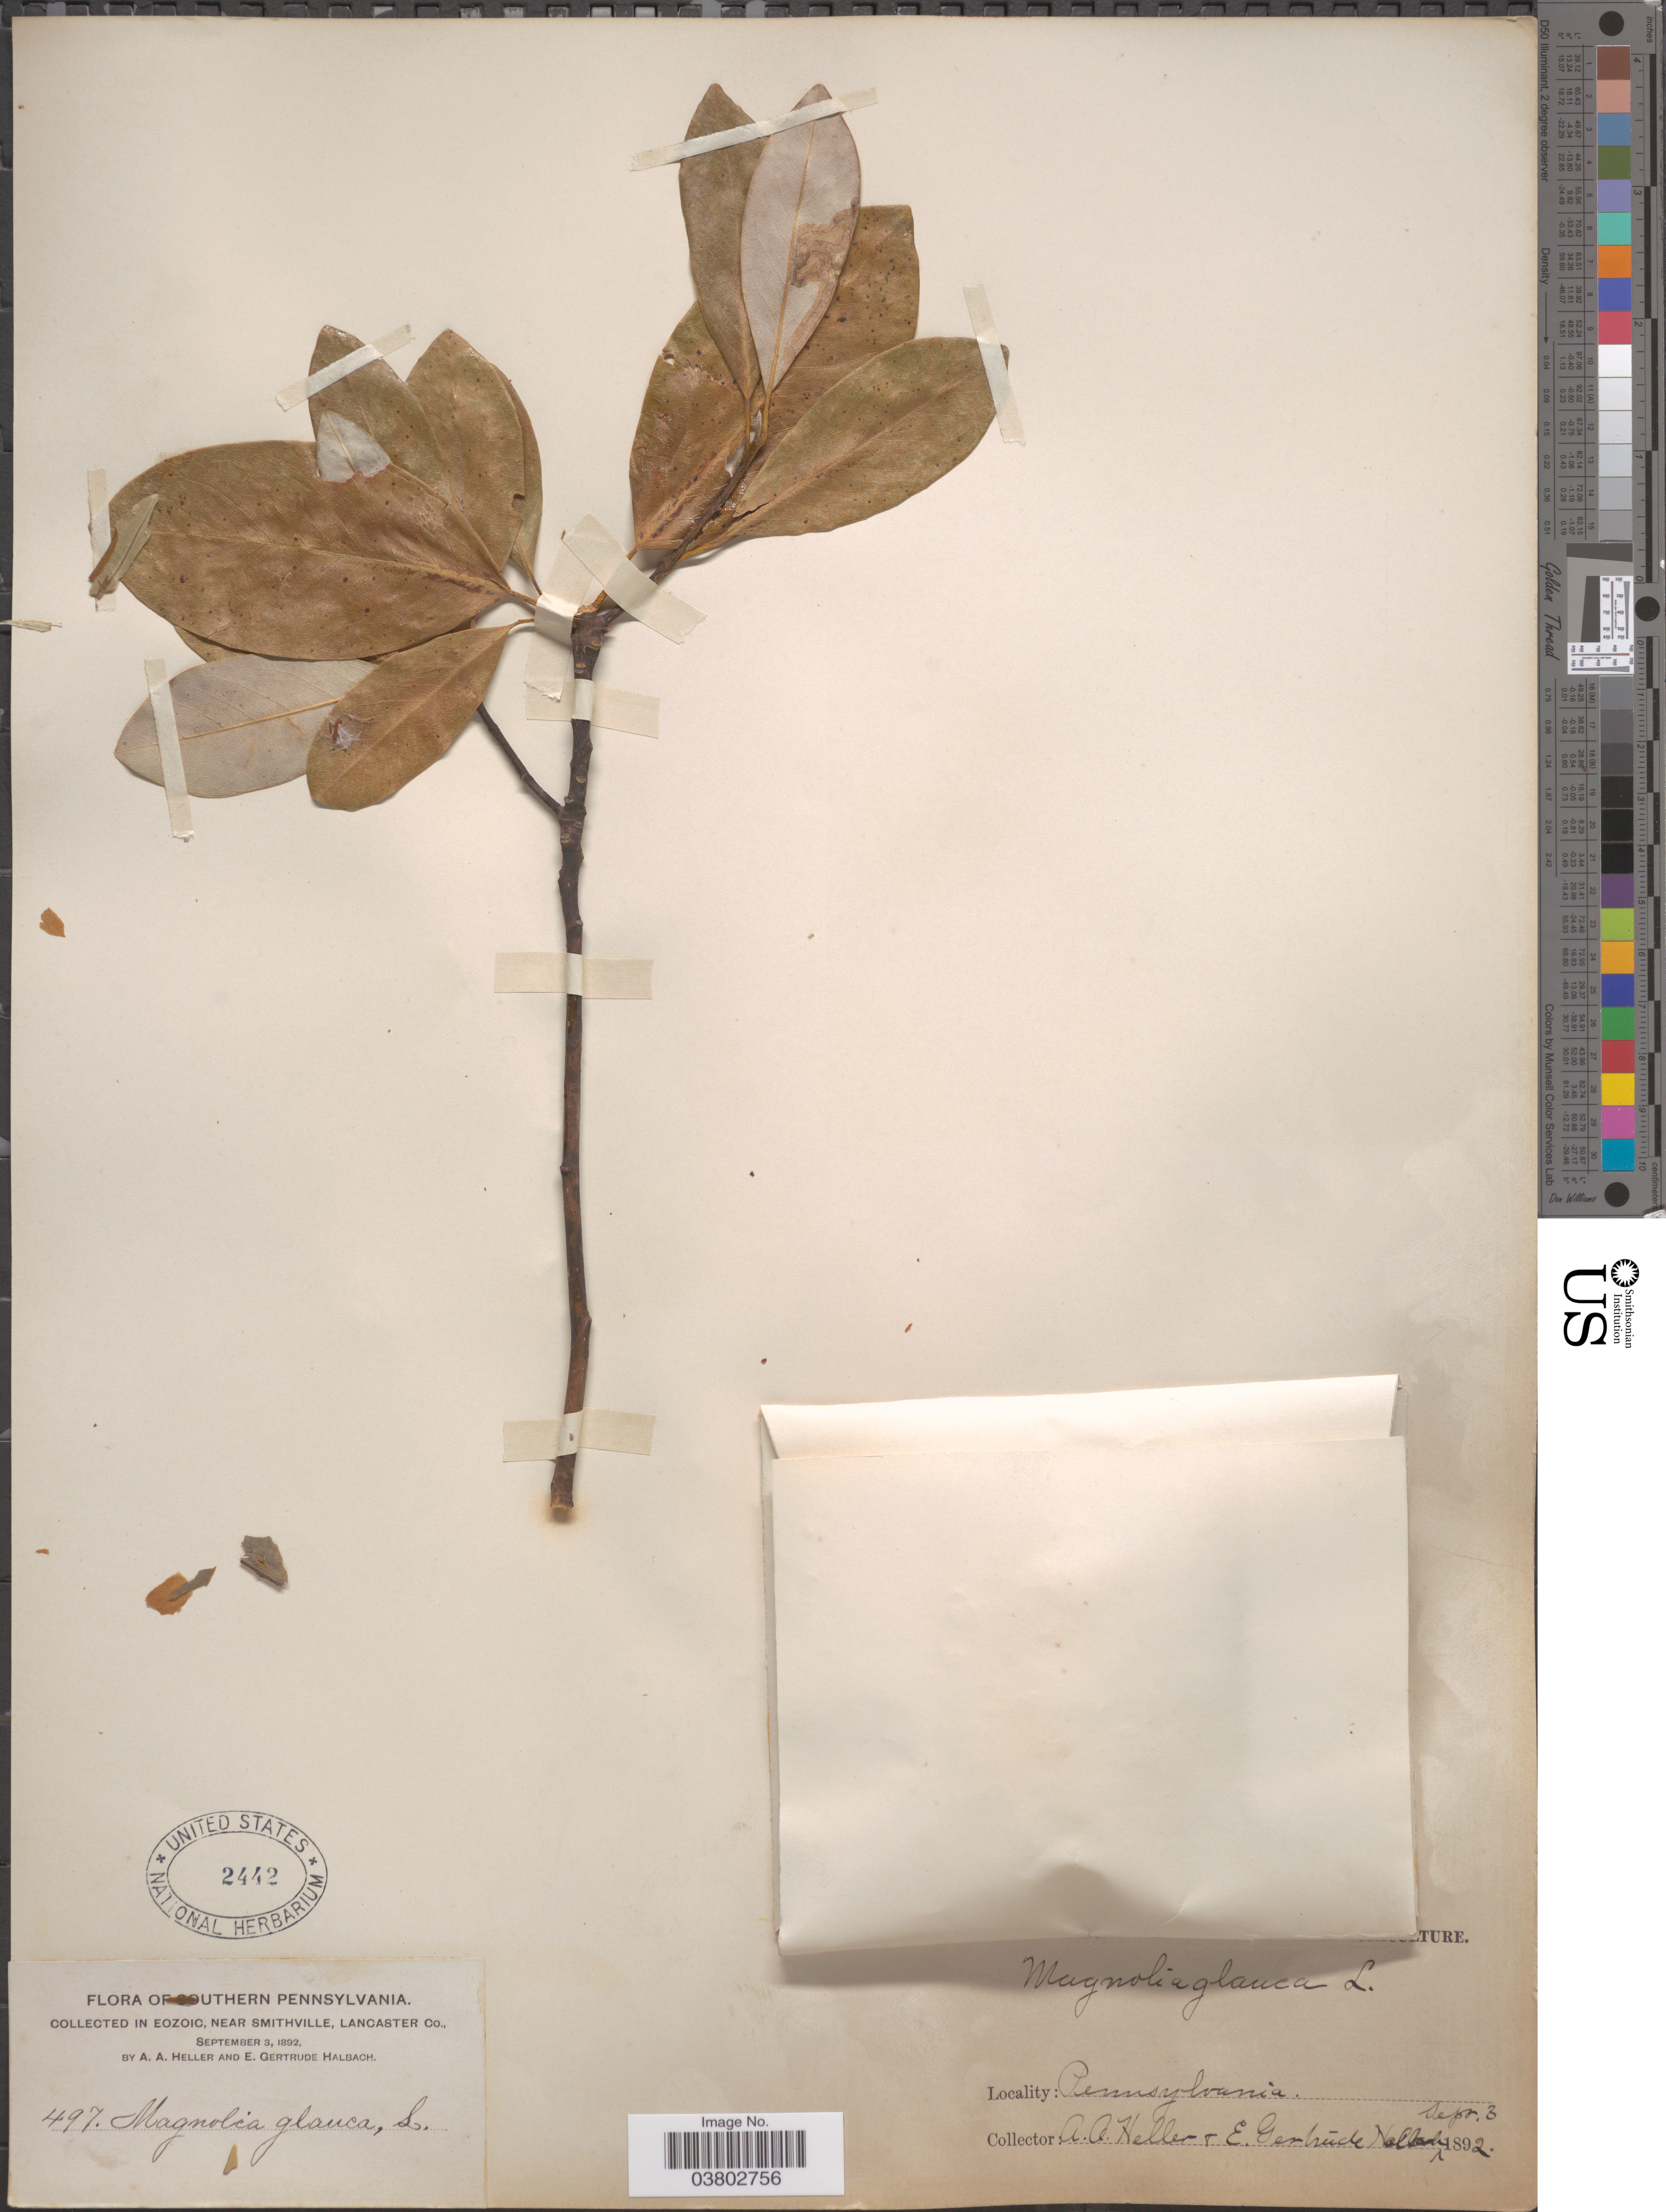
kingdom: Plantae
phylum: Tracheophyta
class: Magnoliopsida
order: Magnoliales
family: Magnoliaceae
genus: Magnolia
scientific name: Magnolia virginiana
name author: L.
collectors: A. A. Heller & E. G. Halbach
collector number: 497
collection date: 1892-09-03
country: United States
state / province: Pennsylvania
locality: Southern Pennsylvania. In Eozoic, near Smithville, Lancaster Co.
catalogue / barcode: US 2442